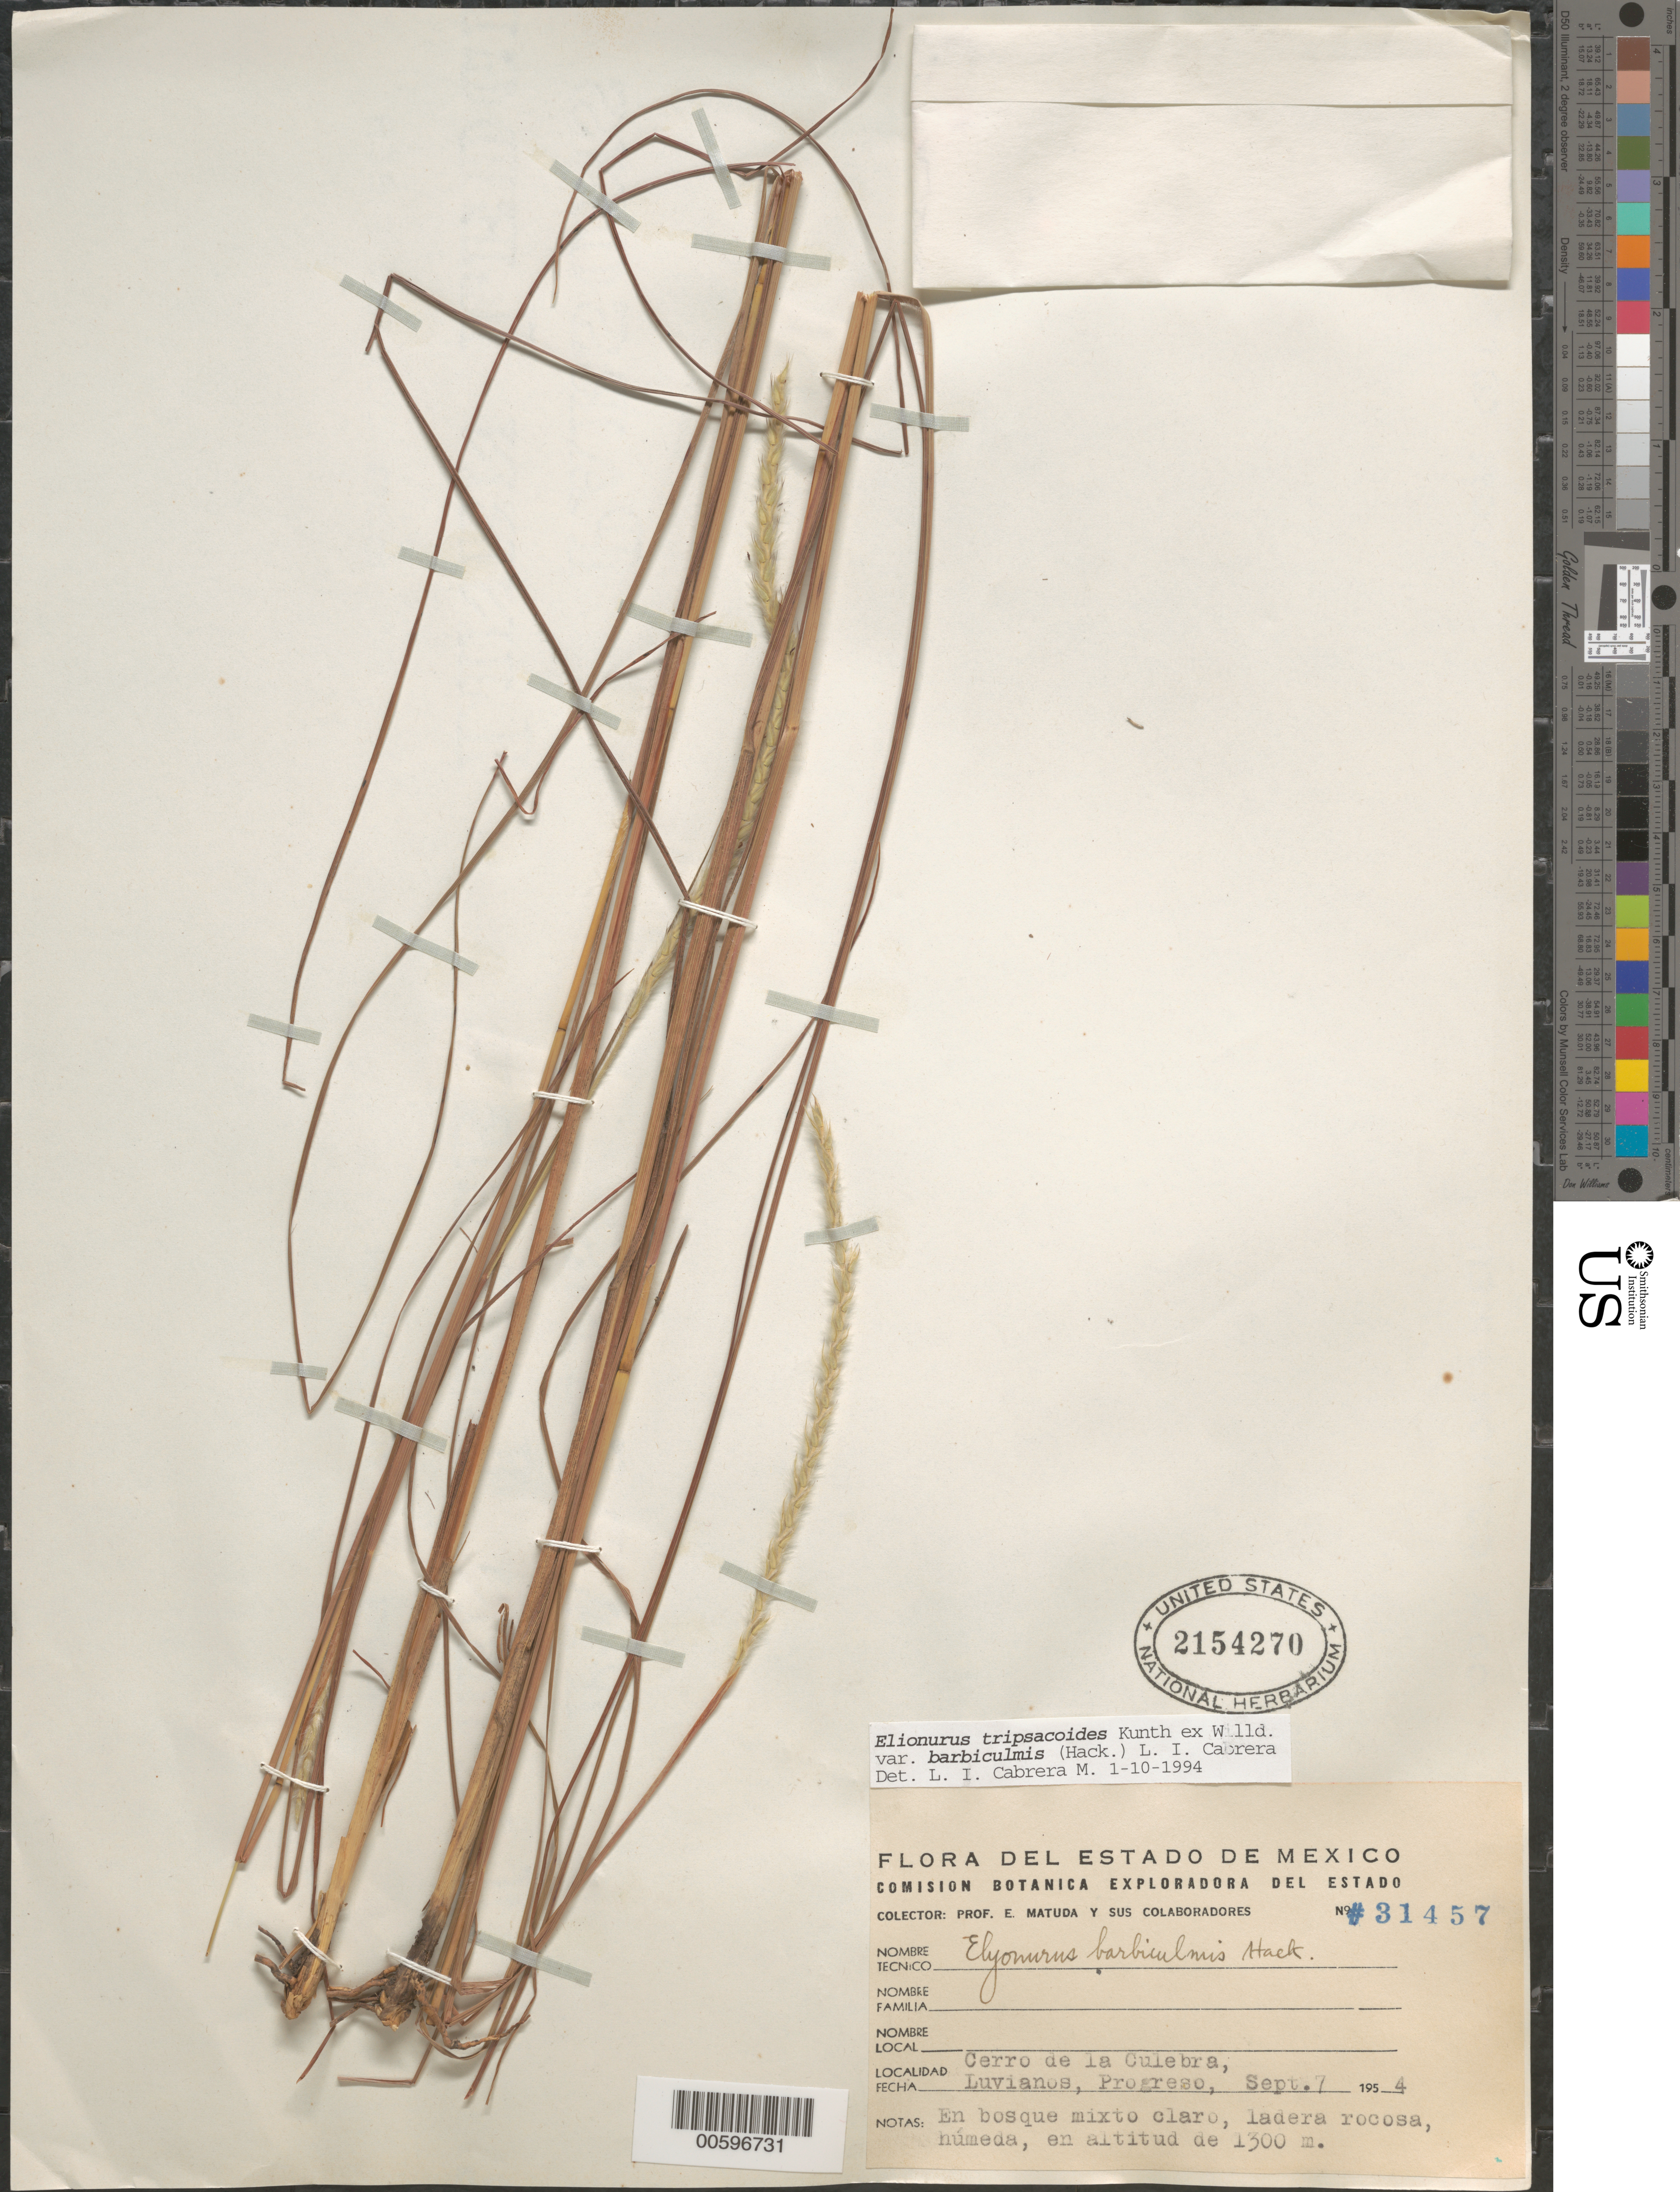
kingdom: Plantae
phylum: Tracheophyta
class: Liliopsida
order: Poales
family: Poaceae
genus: Elionurus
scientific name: Elionurus tripsacoides var. barbiculmis (Hack.) L.I. Cabrera & Dávila, comb. ined.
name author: (Hack.) L.I. Cabrera & Dávila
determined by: Cabrera M., L. I.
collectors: E. Matuda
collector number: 31457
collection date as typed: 7 Sep 1954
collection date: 1954-09-07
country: Mexico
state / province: México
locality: Cerro de la Culebra, Luvianos, Progreso, En bosque mixto claro, ladera rocosa, húmeda.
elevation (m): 1300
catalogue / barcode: US 2154270